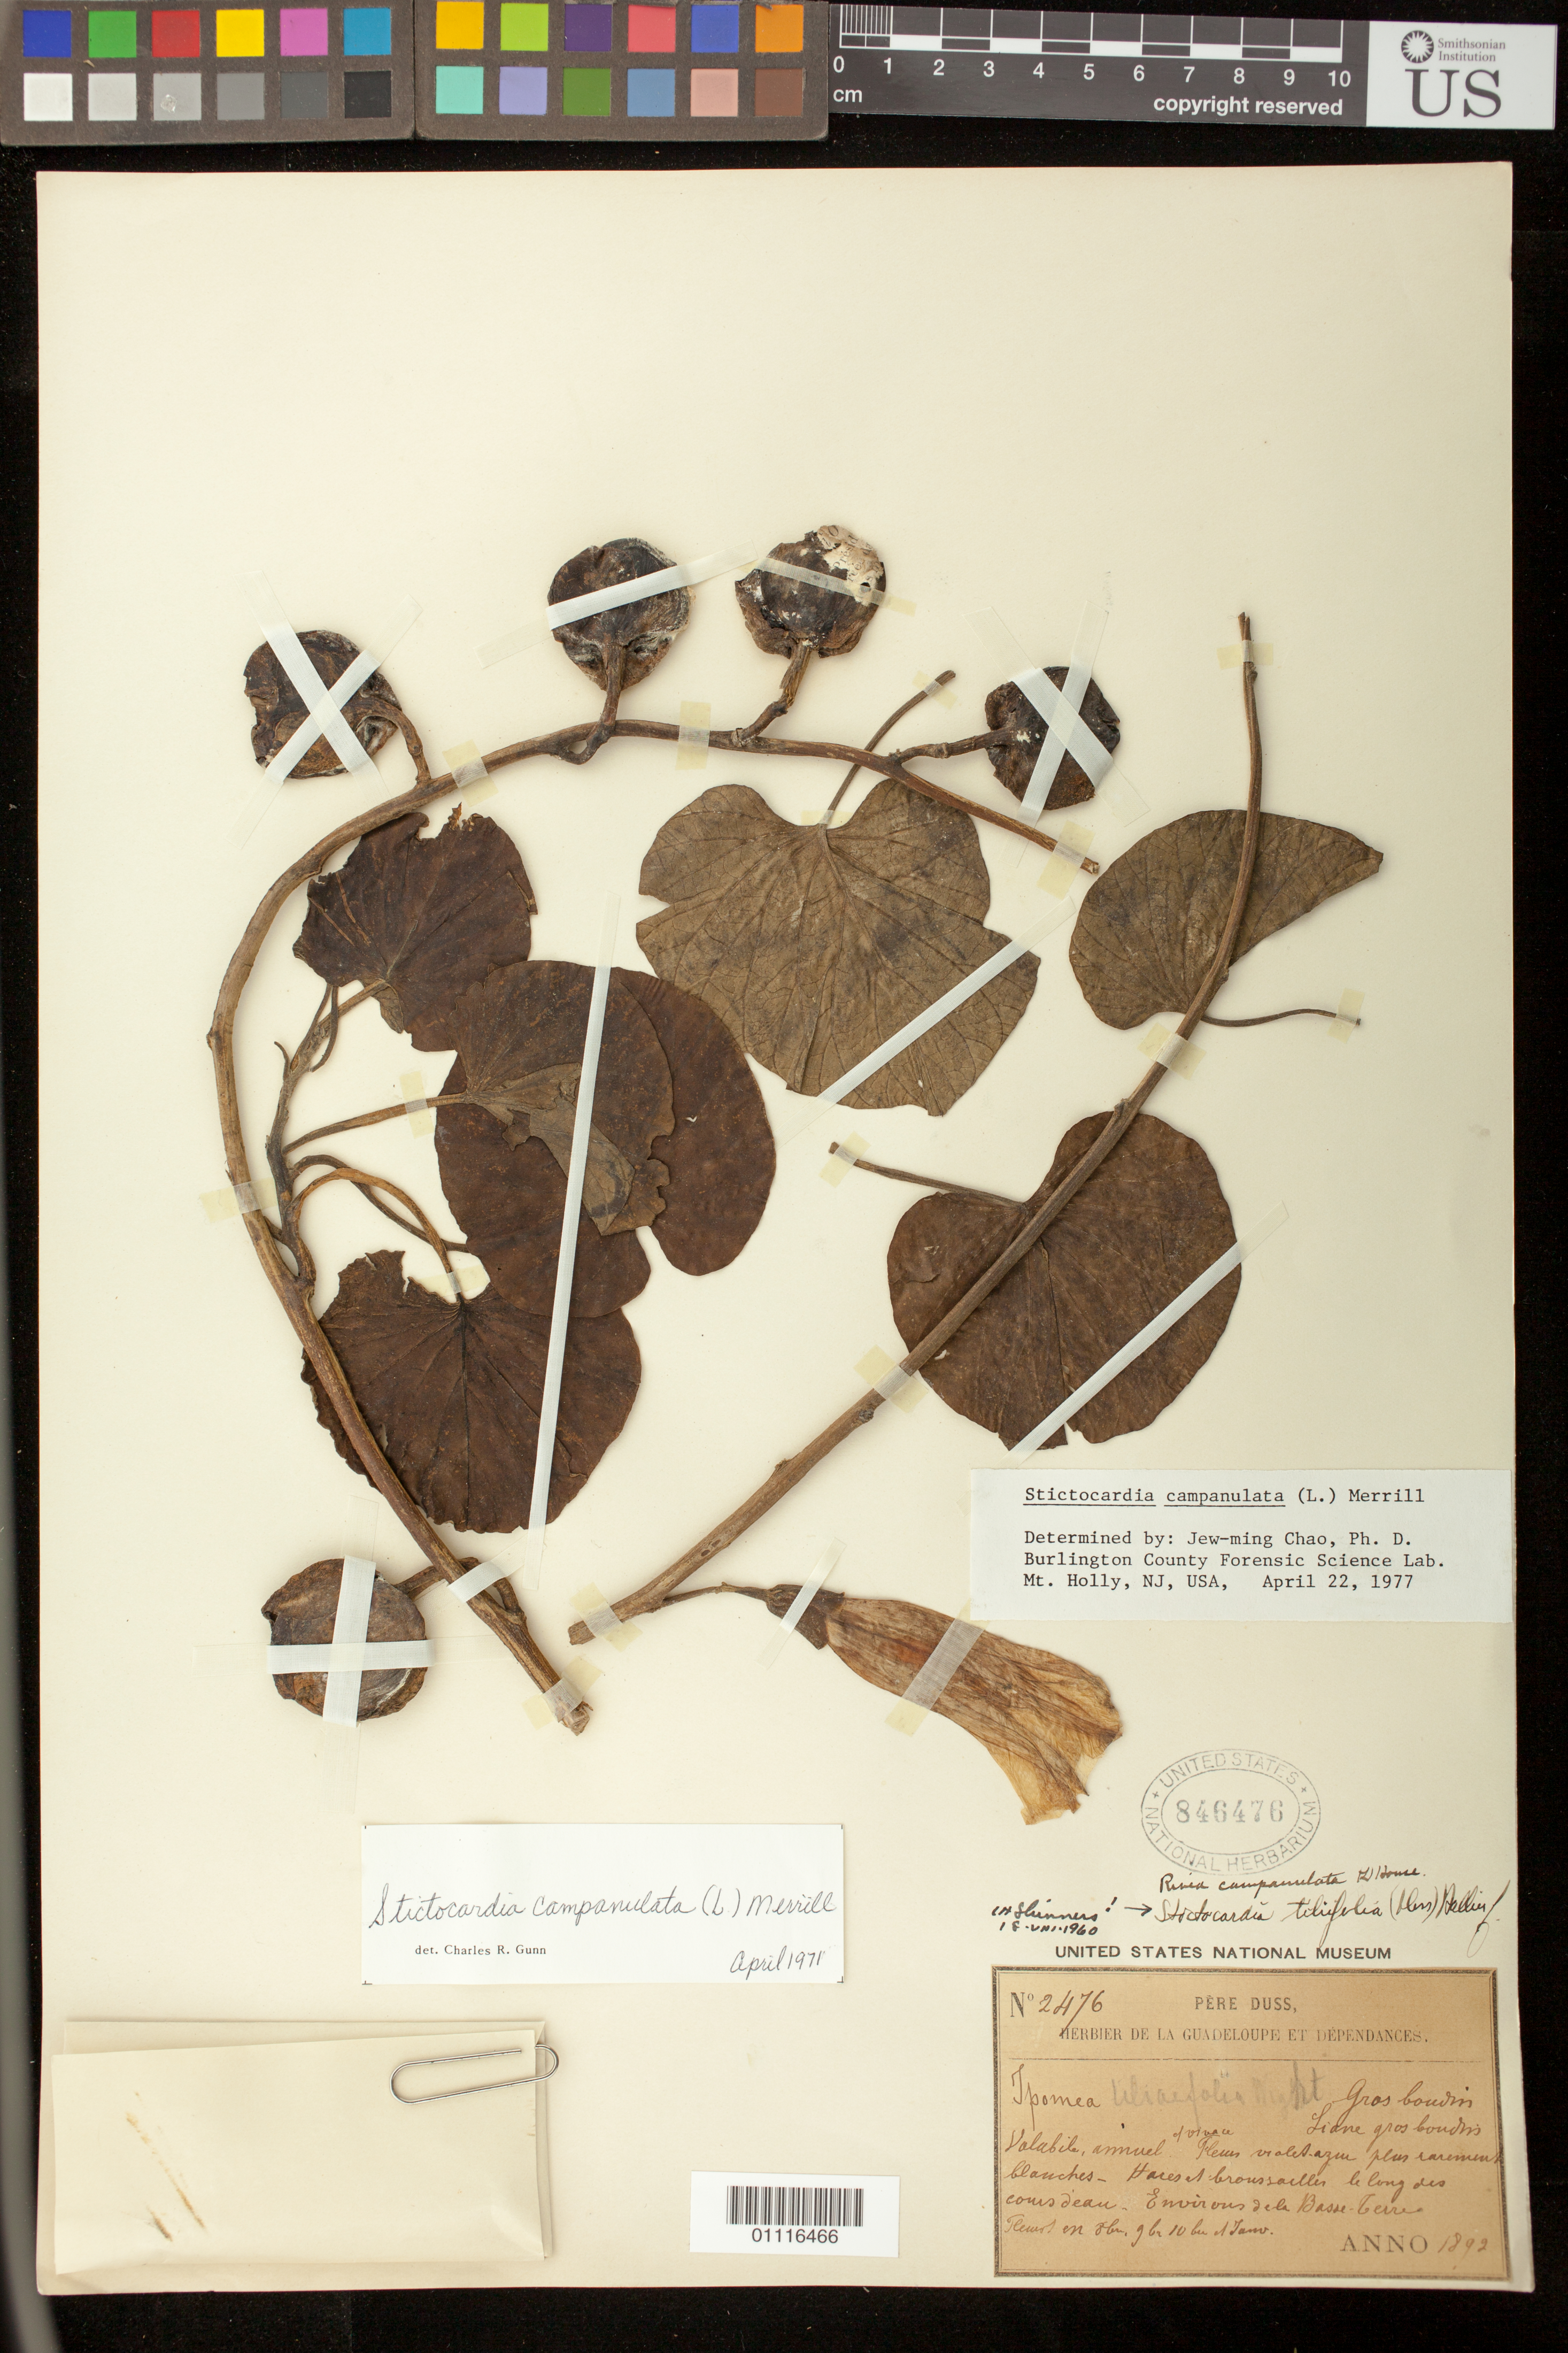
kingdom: Plantae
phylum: Tracheophyta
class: Magnoliopsida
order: Solanales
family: Convolvulaceae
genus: Stictocardia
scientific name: Stictocardia tiliifolia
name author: (Desr.) Hallier f.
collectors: Père Duss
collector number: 2476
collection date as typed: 1892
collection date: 1892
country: Guadeloupe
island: Basse Terre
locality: Hares et broussailles le long des cours d'eau. Environs de la Basse Terre.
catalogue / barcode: US 846476